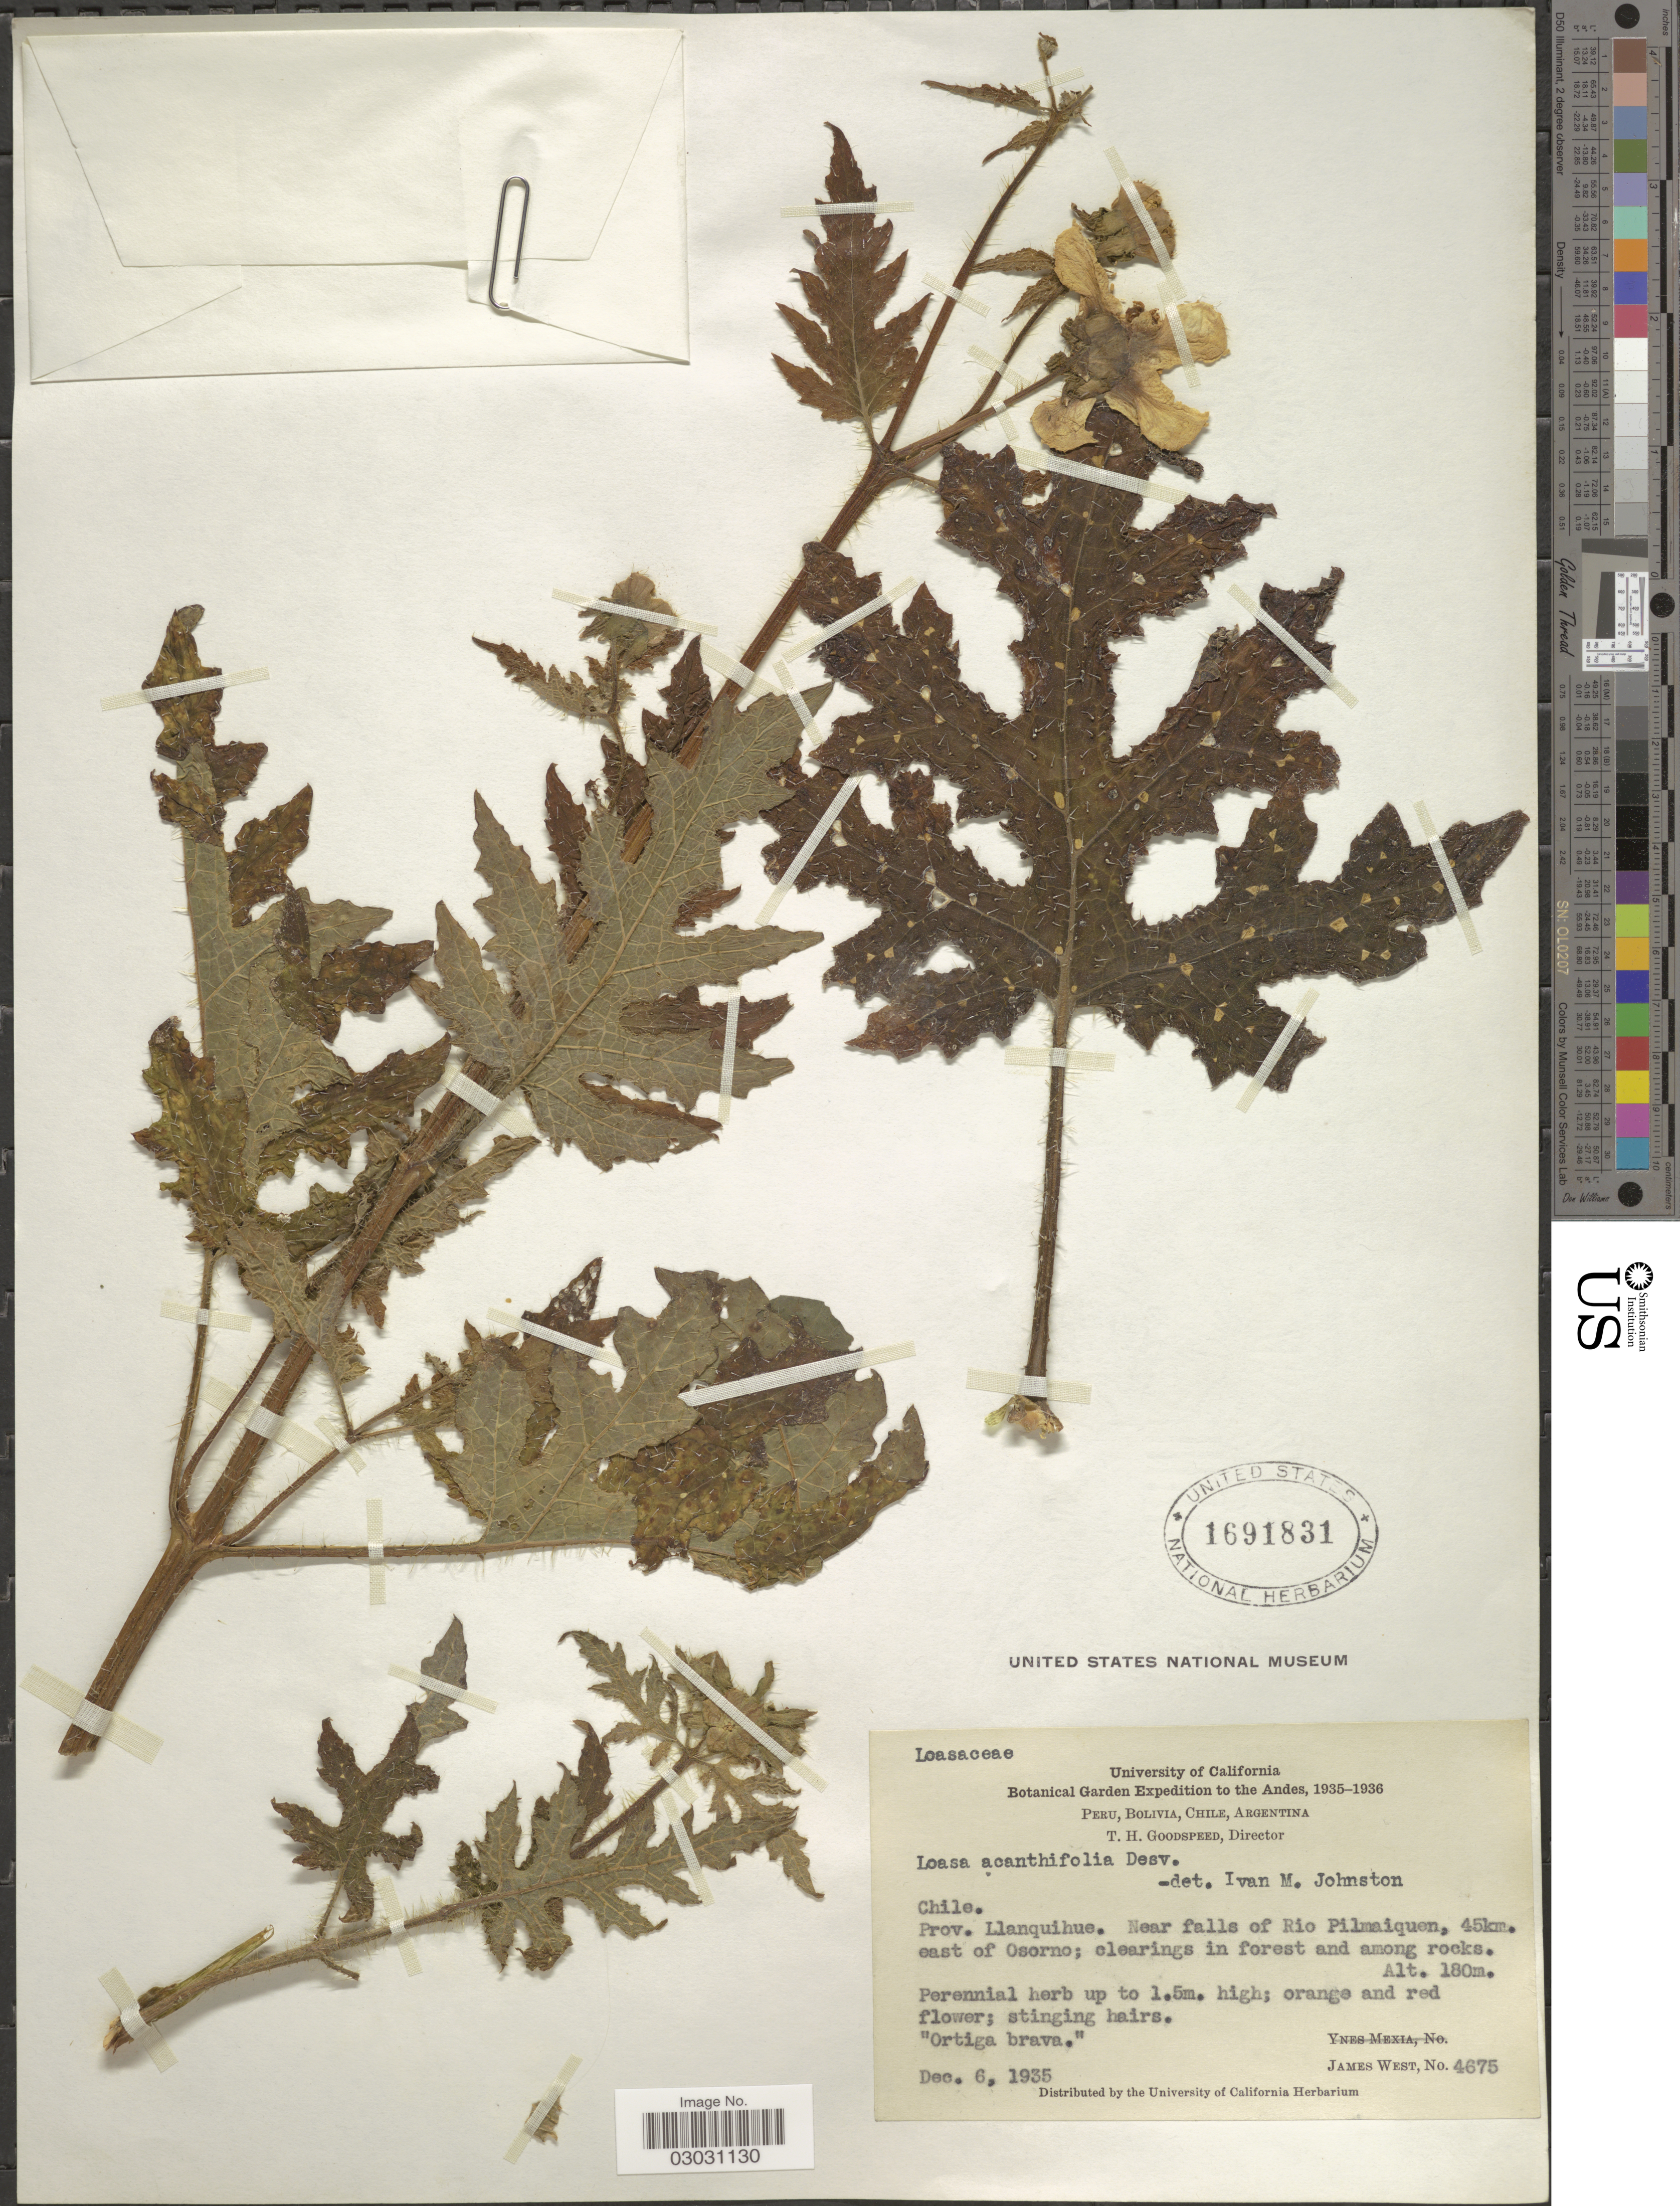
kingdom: Plantae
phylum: Tracheophyta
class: Magnoliopsida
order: Cornales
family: Loasaceae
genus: Loasa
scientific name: Loasa acanthifolia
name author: Desr.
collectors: J. West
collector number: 4675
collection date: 1935-12-06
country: Chile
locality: Prov. LLanquihue, Near falls of Rio Pilmaiquen, 45km. east of Osorno.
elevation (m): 180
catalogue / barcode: US 1691831